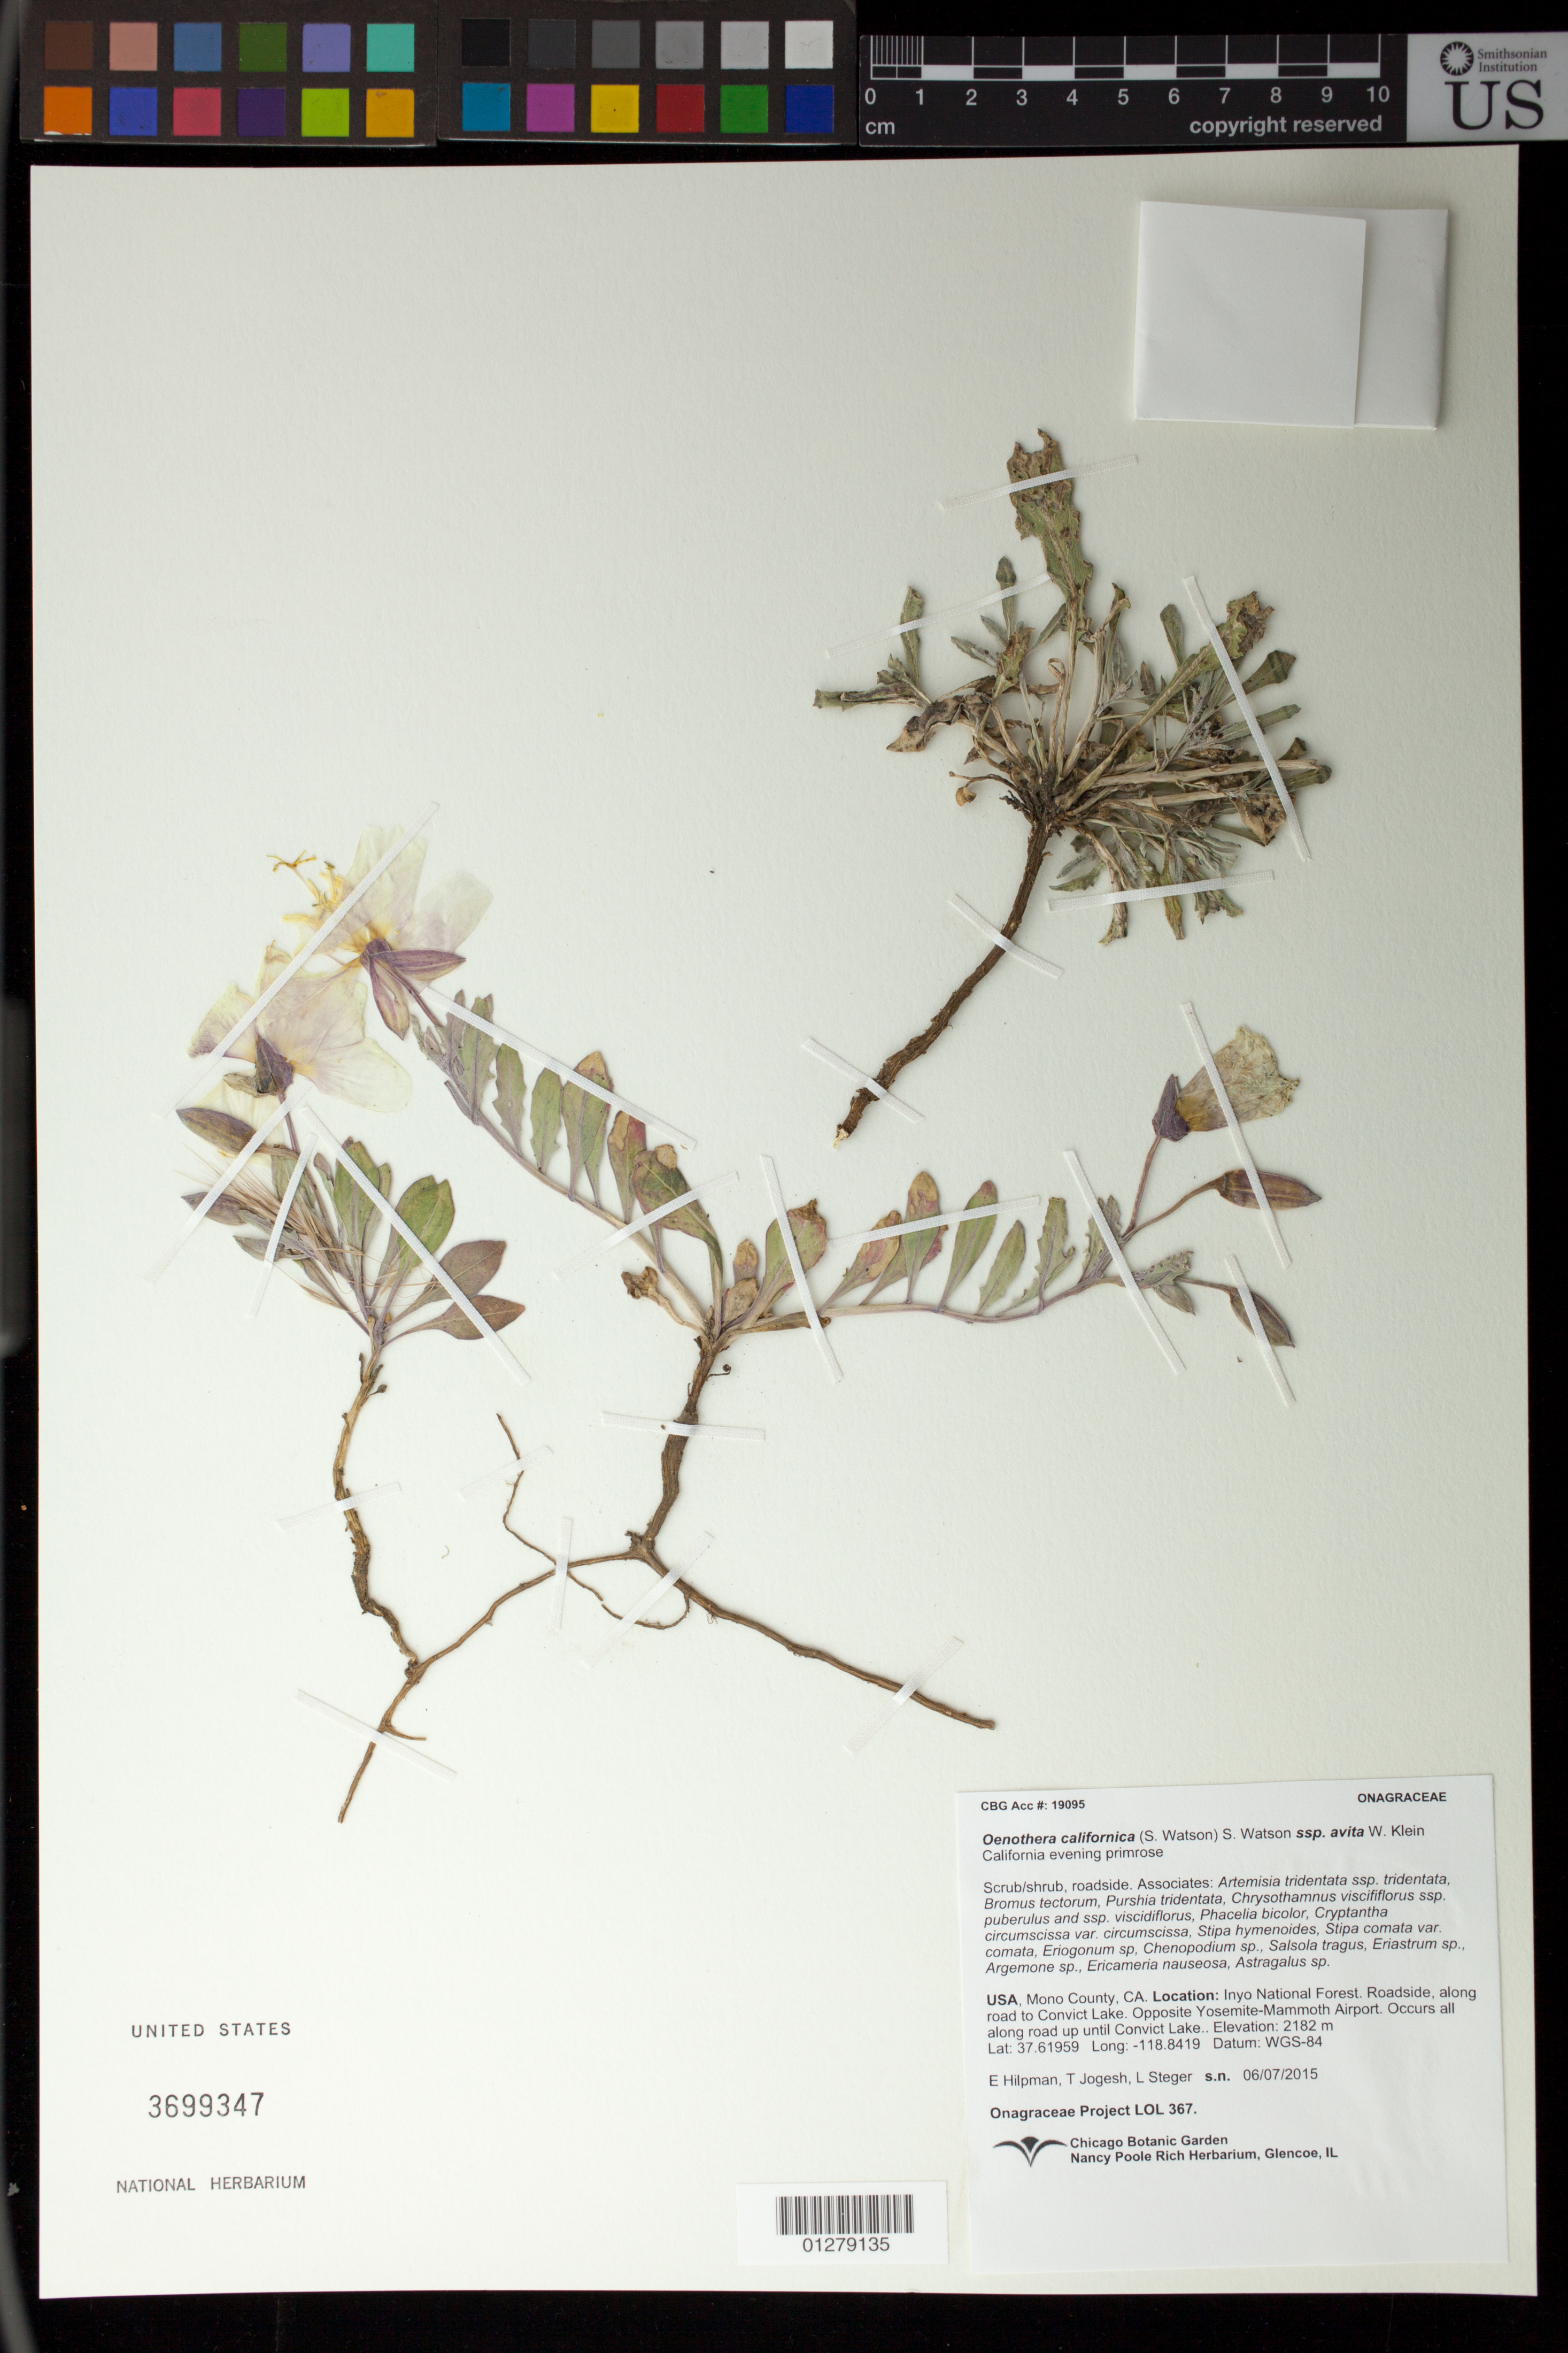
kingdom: Plantae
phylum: Tracheophyta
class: Magnoliopsida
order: Myrtales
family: Onagraceae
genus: Oenothera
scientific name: Oenothera avita subsp. avita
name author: (W.M. Klein) W.M. Klein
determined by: Wagner, W. L., (BOT), Smithsonian Institution - National Museum of Natural History (UNITED STATES)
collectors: E. Hilpman, L. Steger & T. Jojesh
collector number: LOL 367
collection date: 2015-06-07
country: United States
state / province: California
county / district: Mono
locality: Inyo National Forest. Roadside, along road to Convict Lake. Opposite Yosemite-Mammoth Airport. Occurs all along road. Up unfill-Convict Lake.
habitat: Scrub/shrub, roadside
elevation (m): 2182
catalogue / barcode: US 3699347